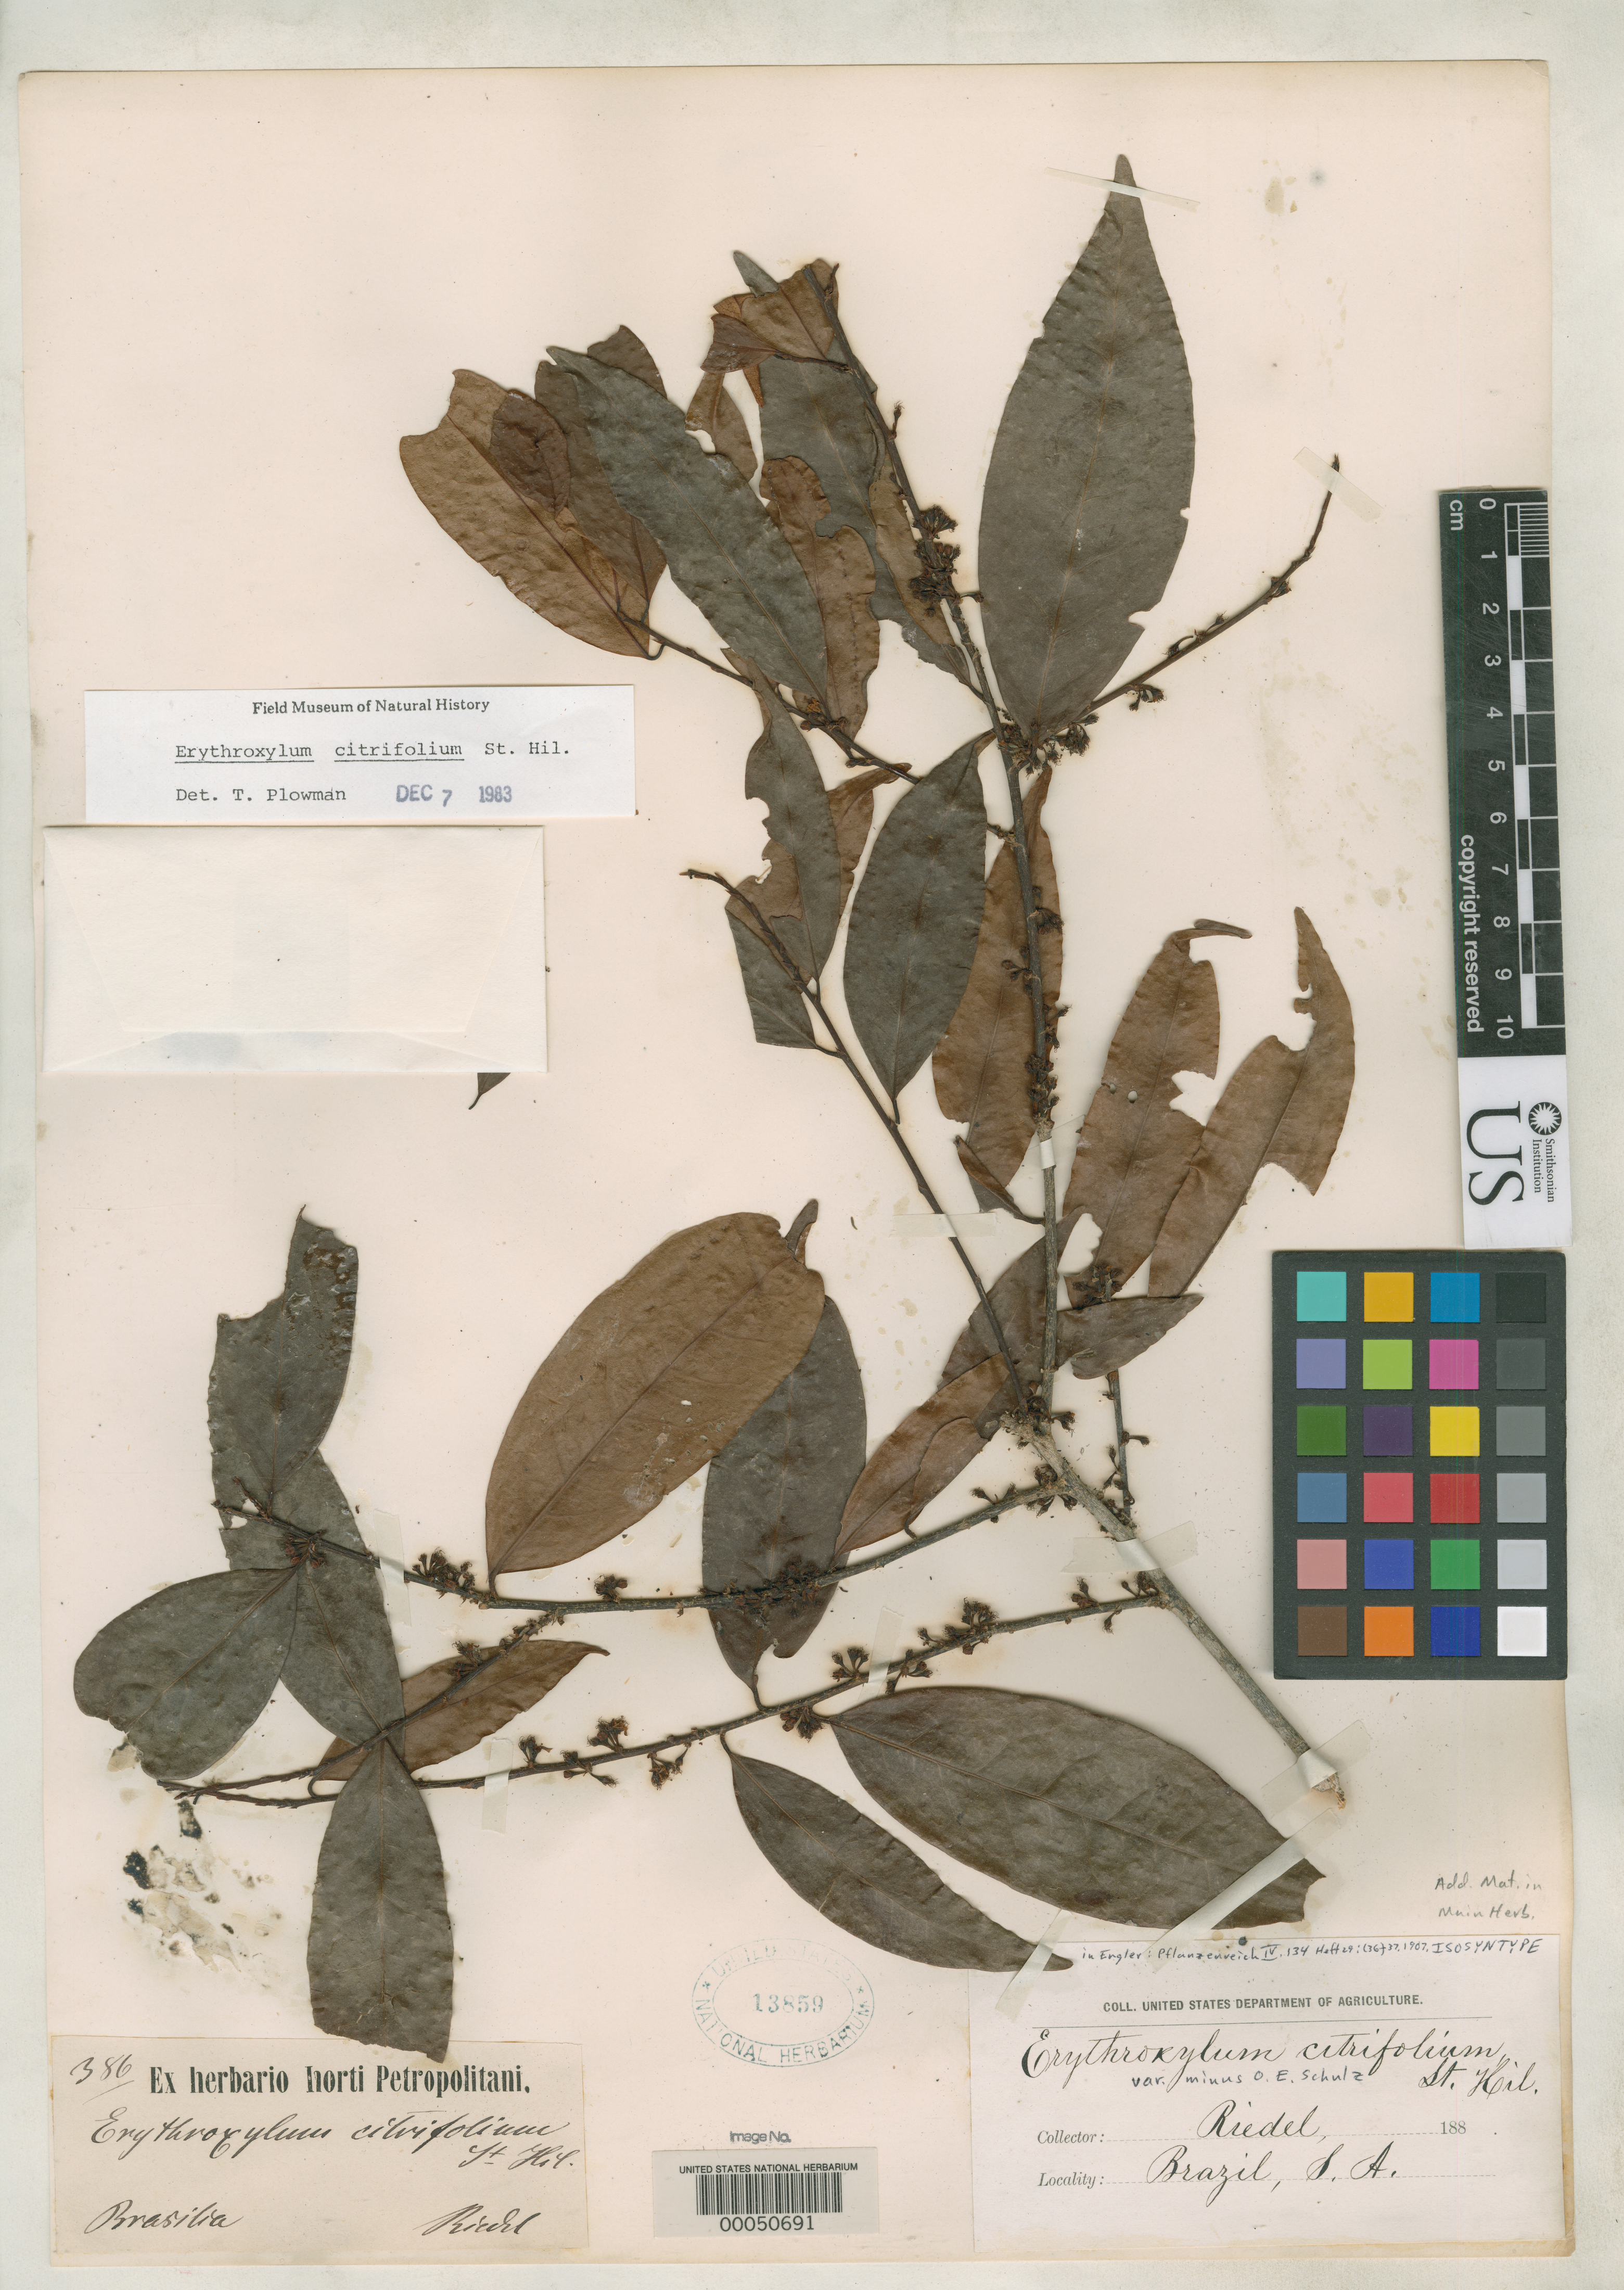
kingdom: Plantae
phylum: Tracheophyta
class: Magnoliopsida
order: Malpighiales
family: Erythroxylaceae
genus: Erythroxylum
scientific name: Erythroxylum citrifolium var. minus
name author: O.E. Schulz in Engl.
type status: Isosyntype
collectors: L. Reidel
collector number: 386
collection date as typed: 188-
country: Brazil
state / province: Minas Gerais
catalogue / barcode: US 13859